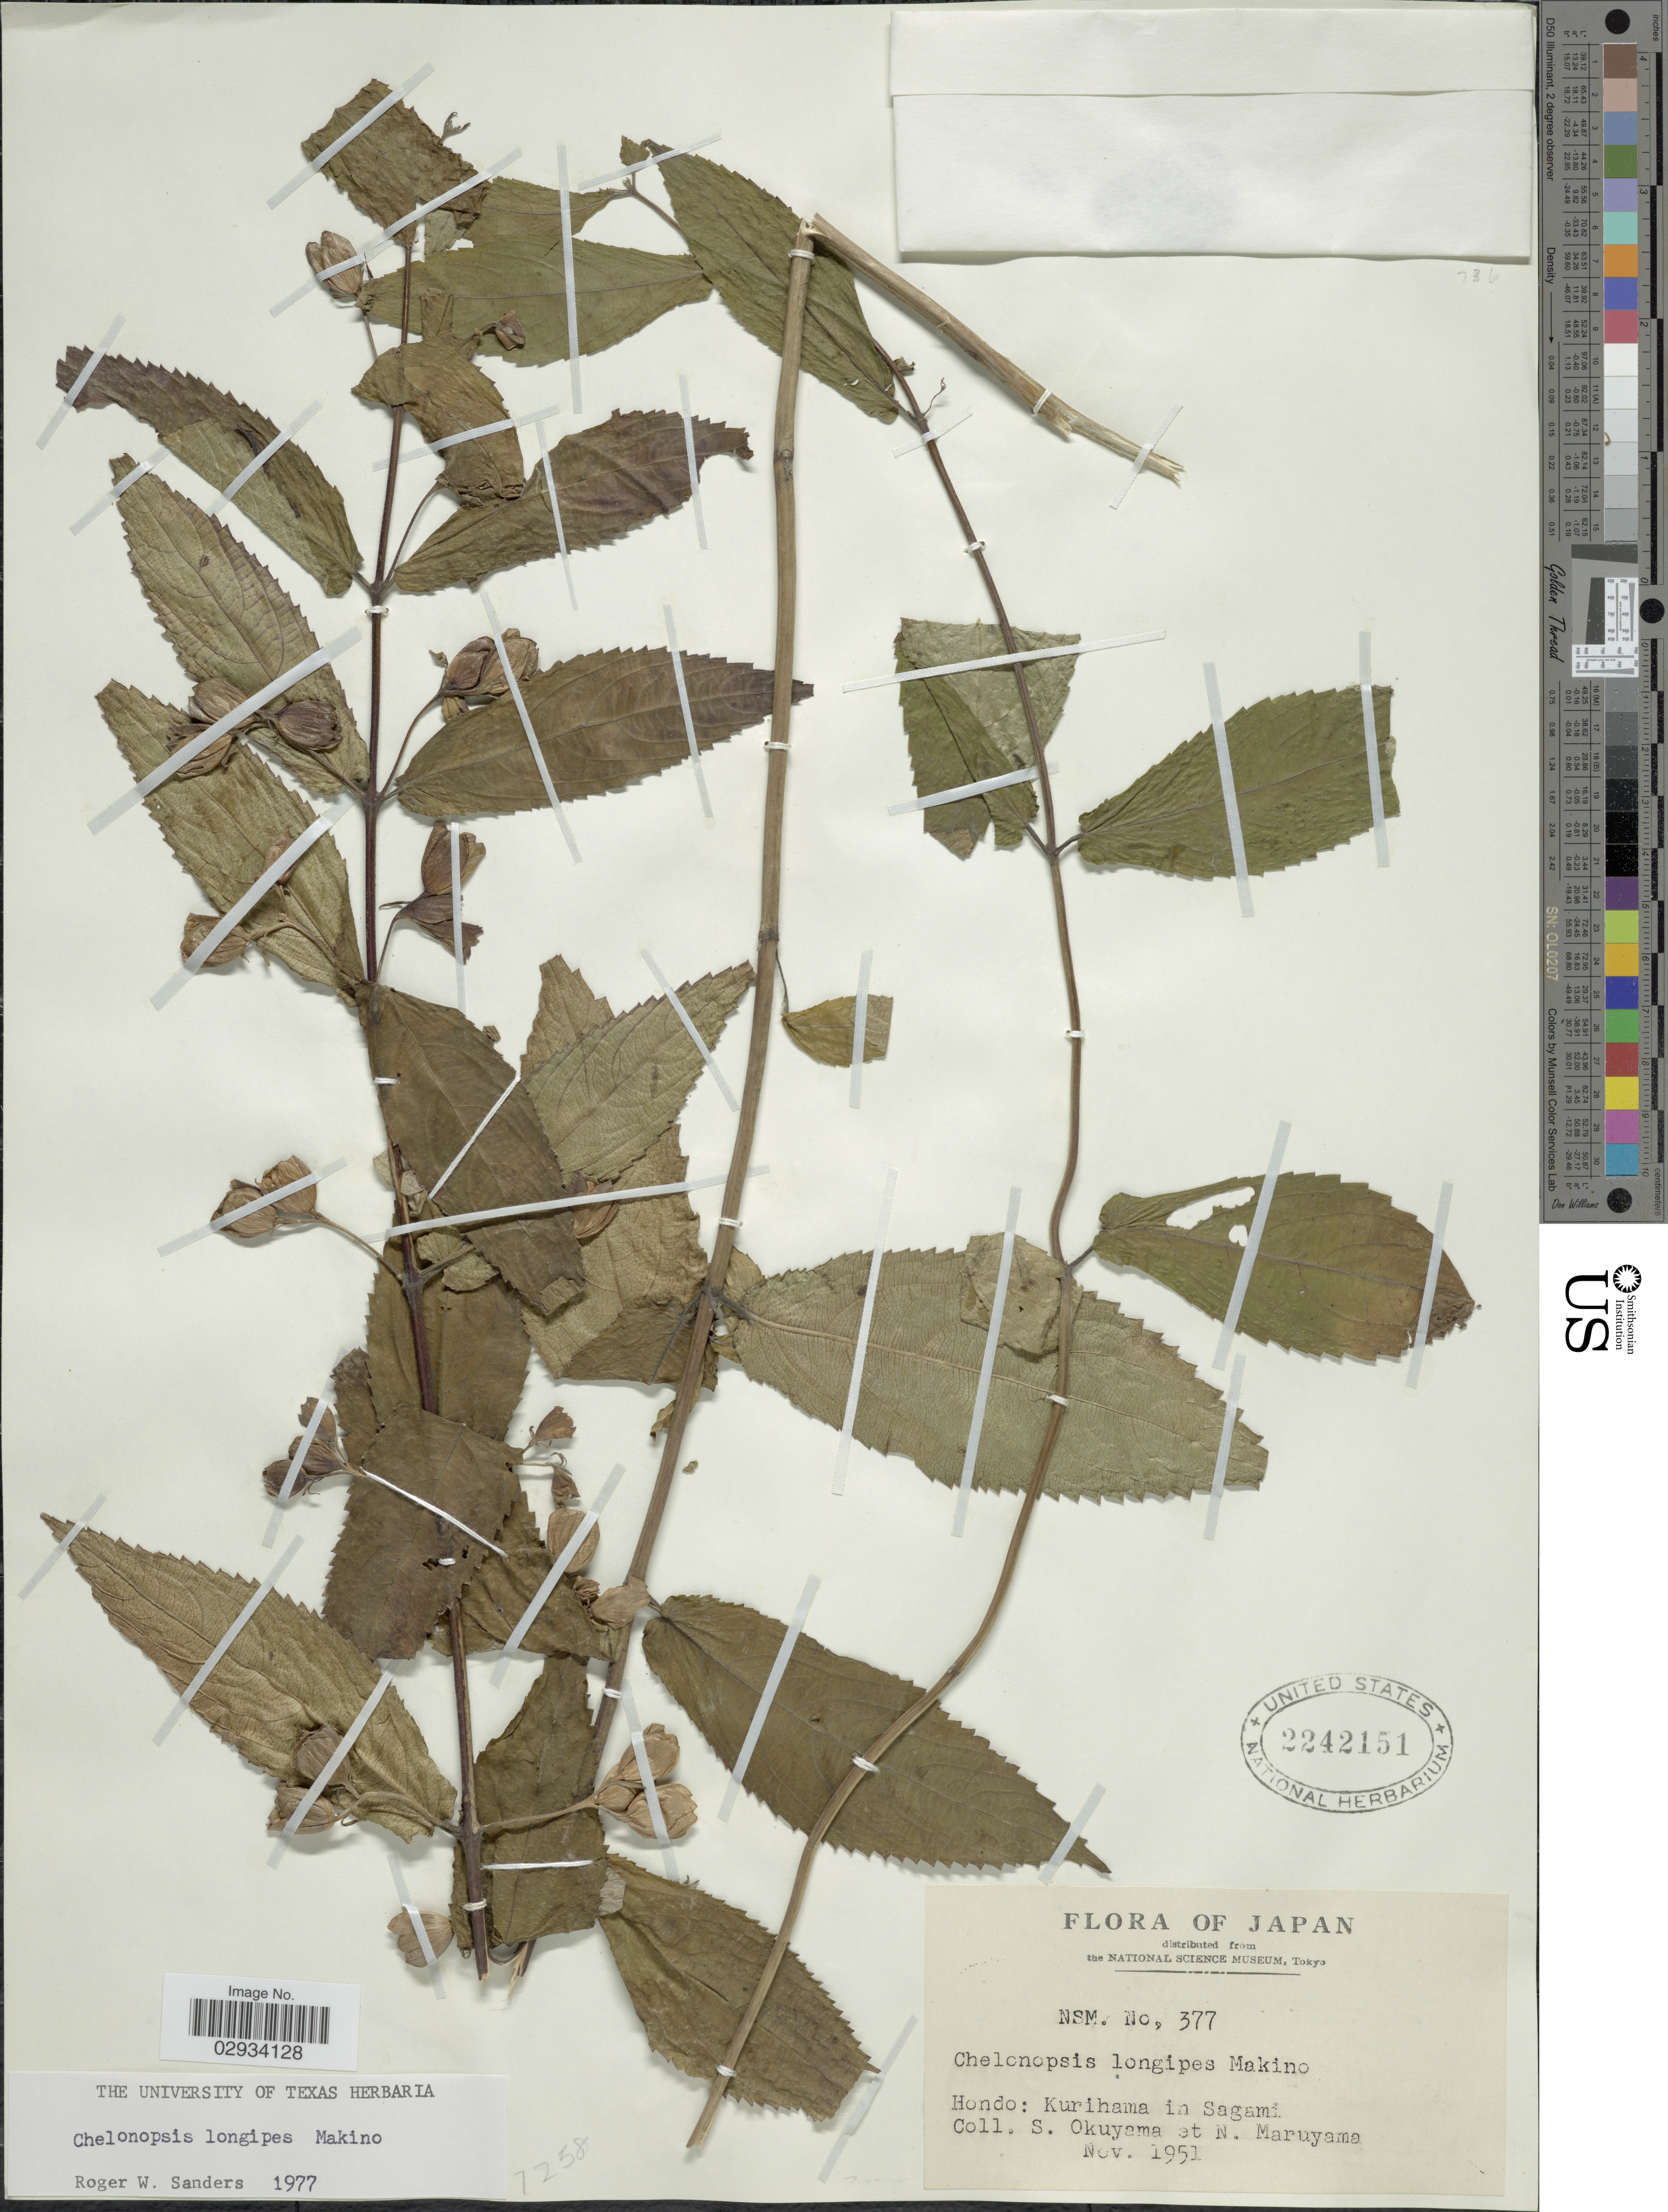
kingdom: Plantae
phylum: Tracheophyta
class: Magnoliopsida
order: Lamiales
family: Lamiaceae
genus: Chelonopsis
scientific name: Chelonopsis longipes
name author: Makino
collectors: S. Okuyama & N. Maruyama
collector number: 377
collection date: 1951-11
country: Japan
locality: Hondo: Kurihama in Sagami.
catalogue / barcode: US 2242151